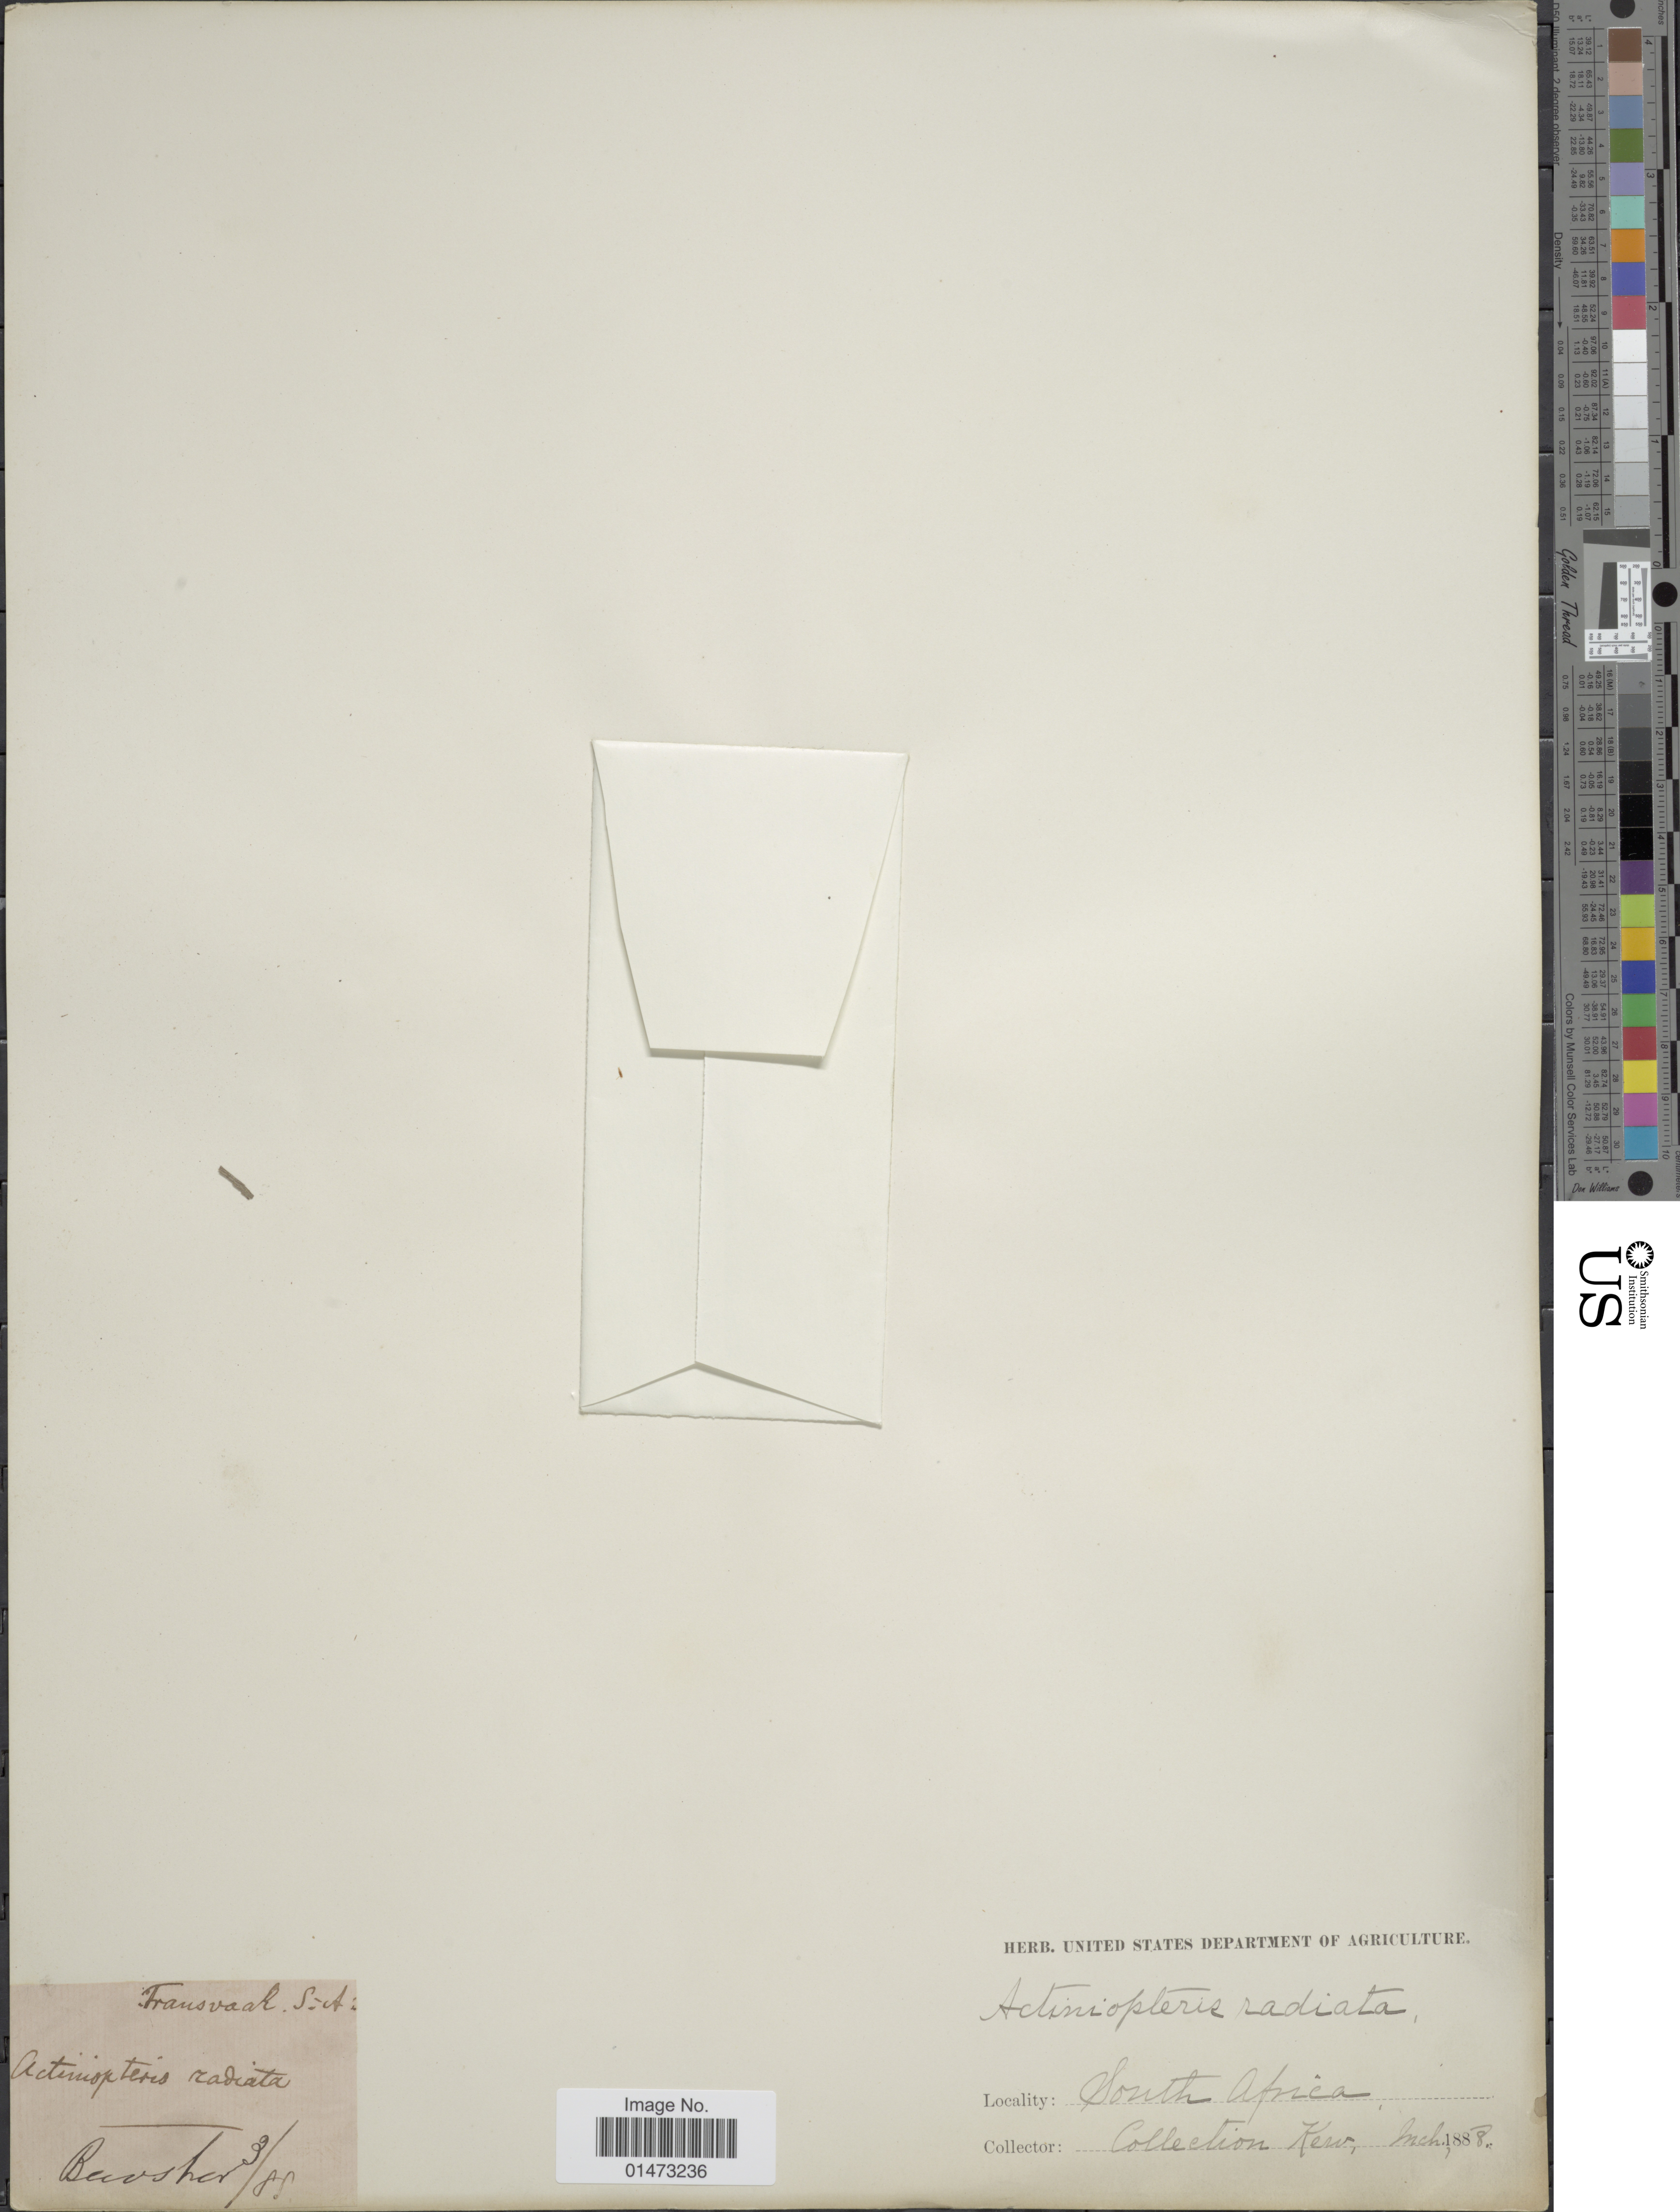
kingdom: Plantae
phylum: Tracheophyta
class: Polypodiopsida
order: Polypodiales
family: Pteridaceae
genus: Actiniopteris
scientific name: Actiniopteris radiata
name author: (Sw.) Link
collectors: Kew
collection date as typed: Transcribed d/m/y: /3/88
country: South Africa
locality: Transvaal